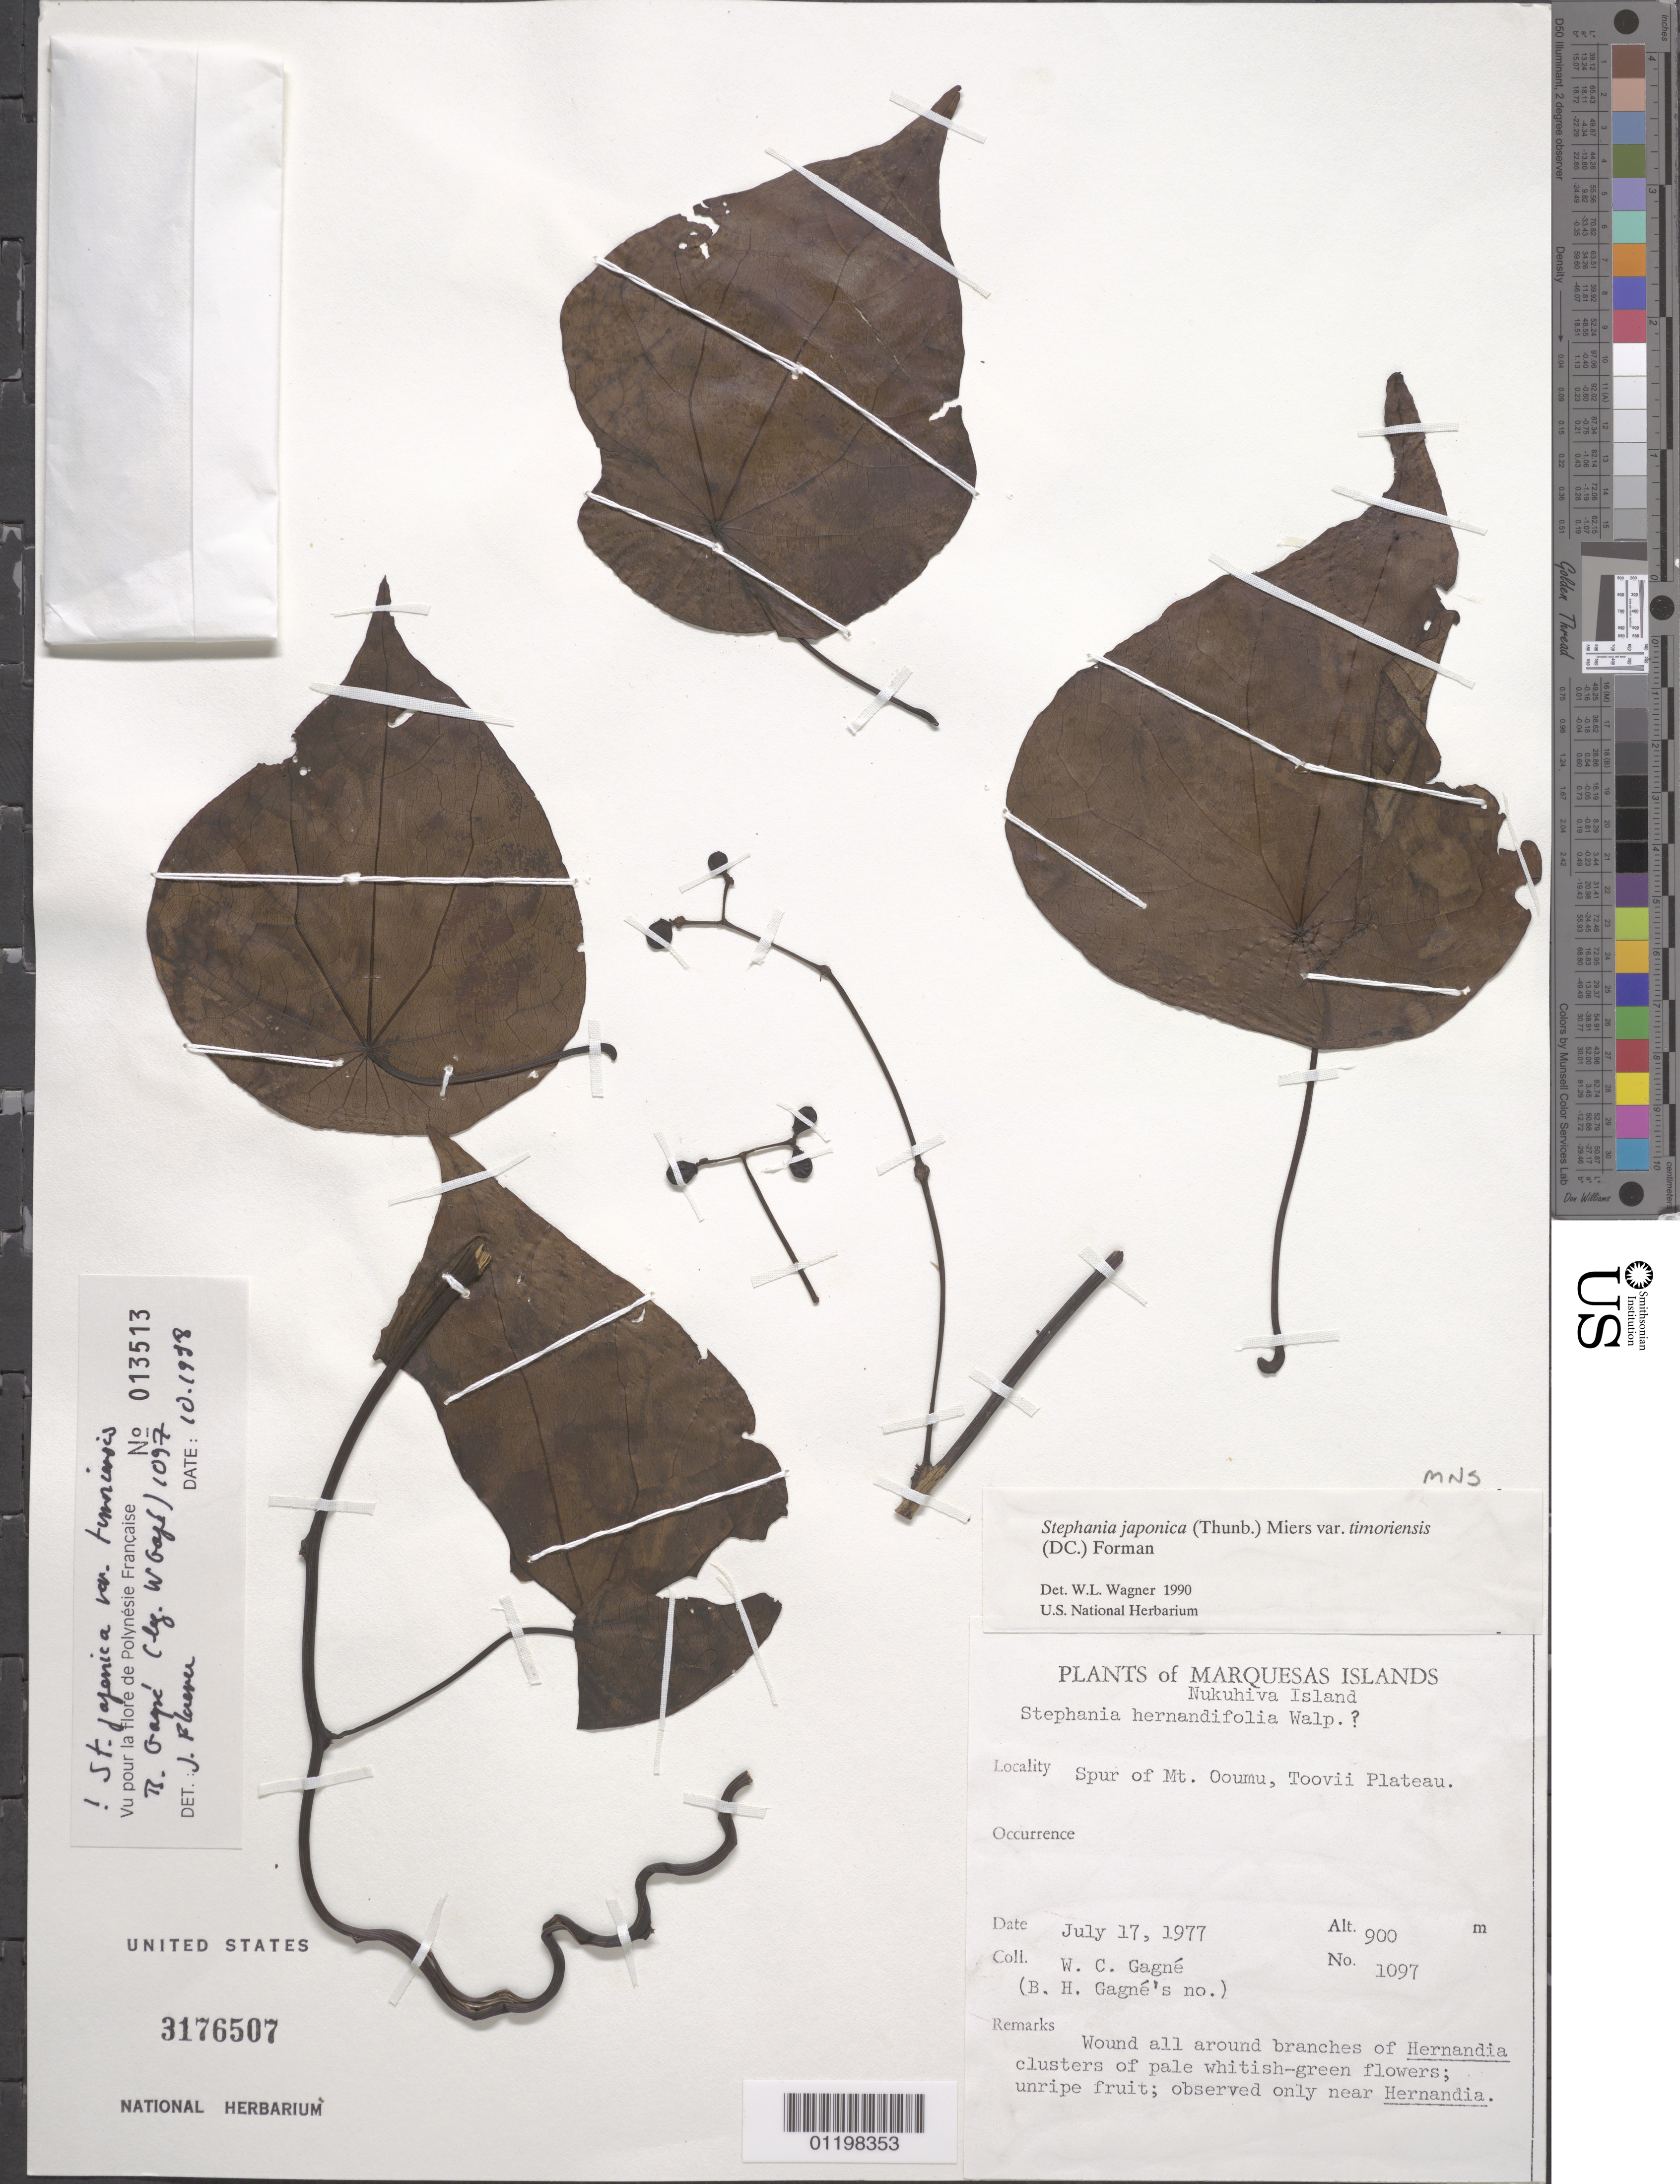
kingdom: Plantae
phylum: Tracheophyta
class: Magnoliopsida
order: Ranunculales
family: Menispermaceae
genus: Stephania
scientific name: Stephania japonica var. timoriensis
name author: (DC.) Forman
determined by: Wagner, W. L., (BOT), Smithsonian Institution - National Museum of Natural History (UNITED STATES)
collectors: B. H. Gagné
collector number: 1097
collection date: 1977-07-17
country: French Polynesia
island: Nuku Hiva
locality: Toovii Plateau, spur of Mt. Ooumu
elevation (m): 900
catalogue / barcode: US 3176507